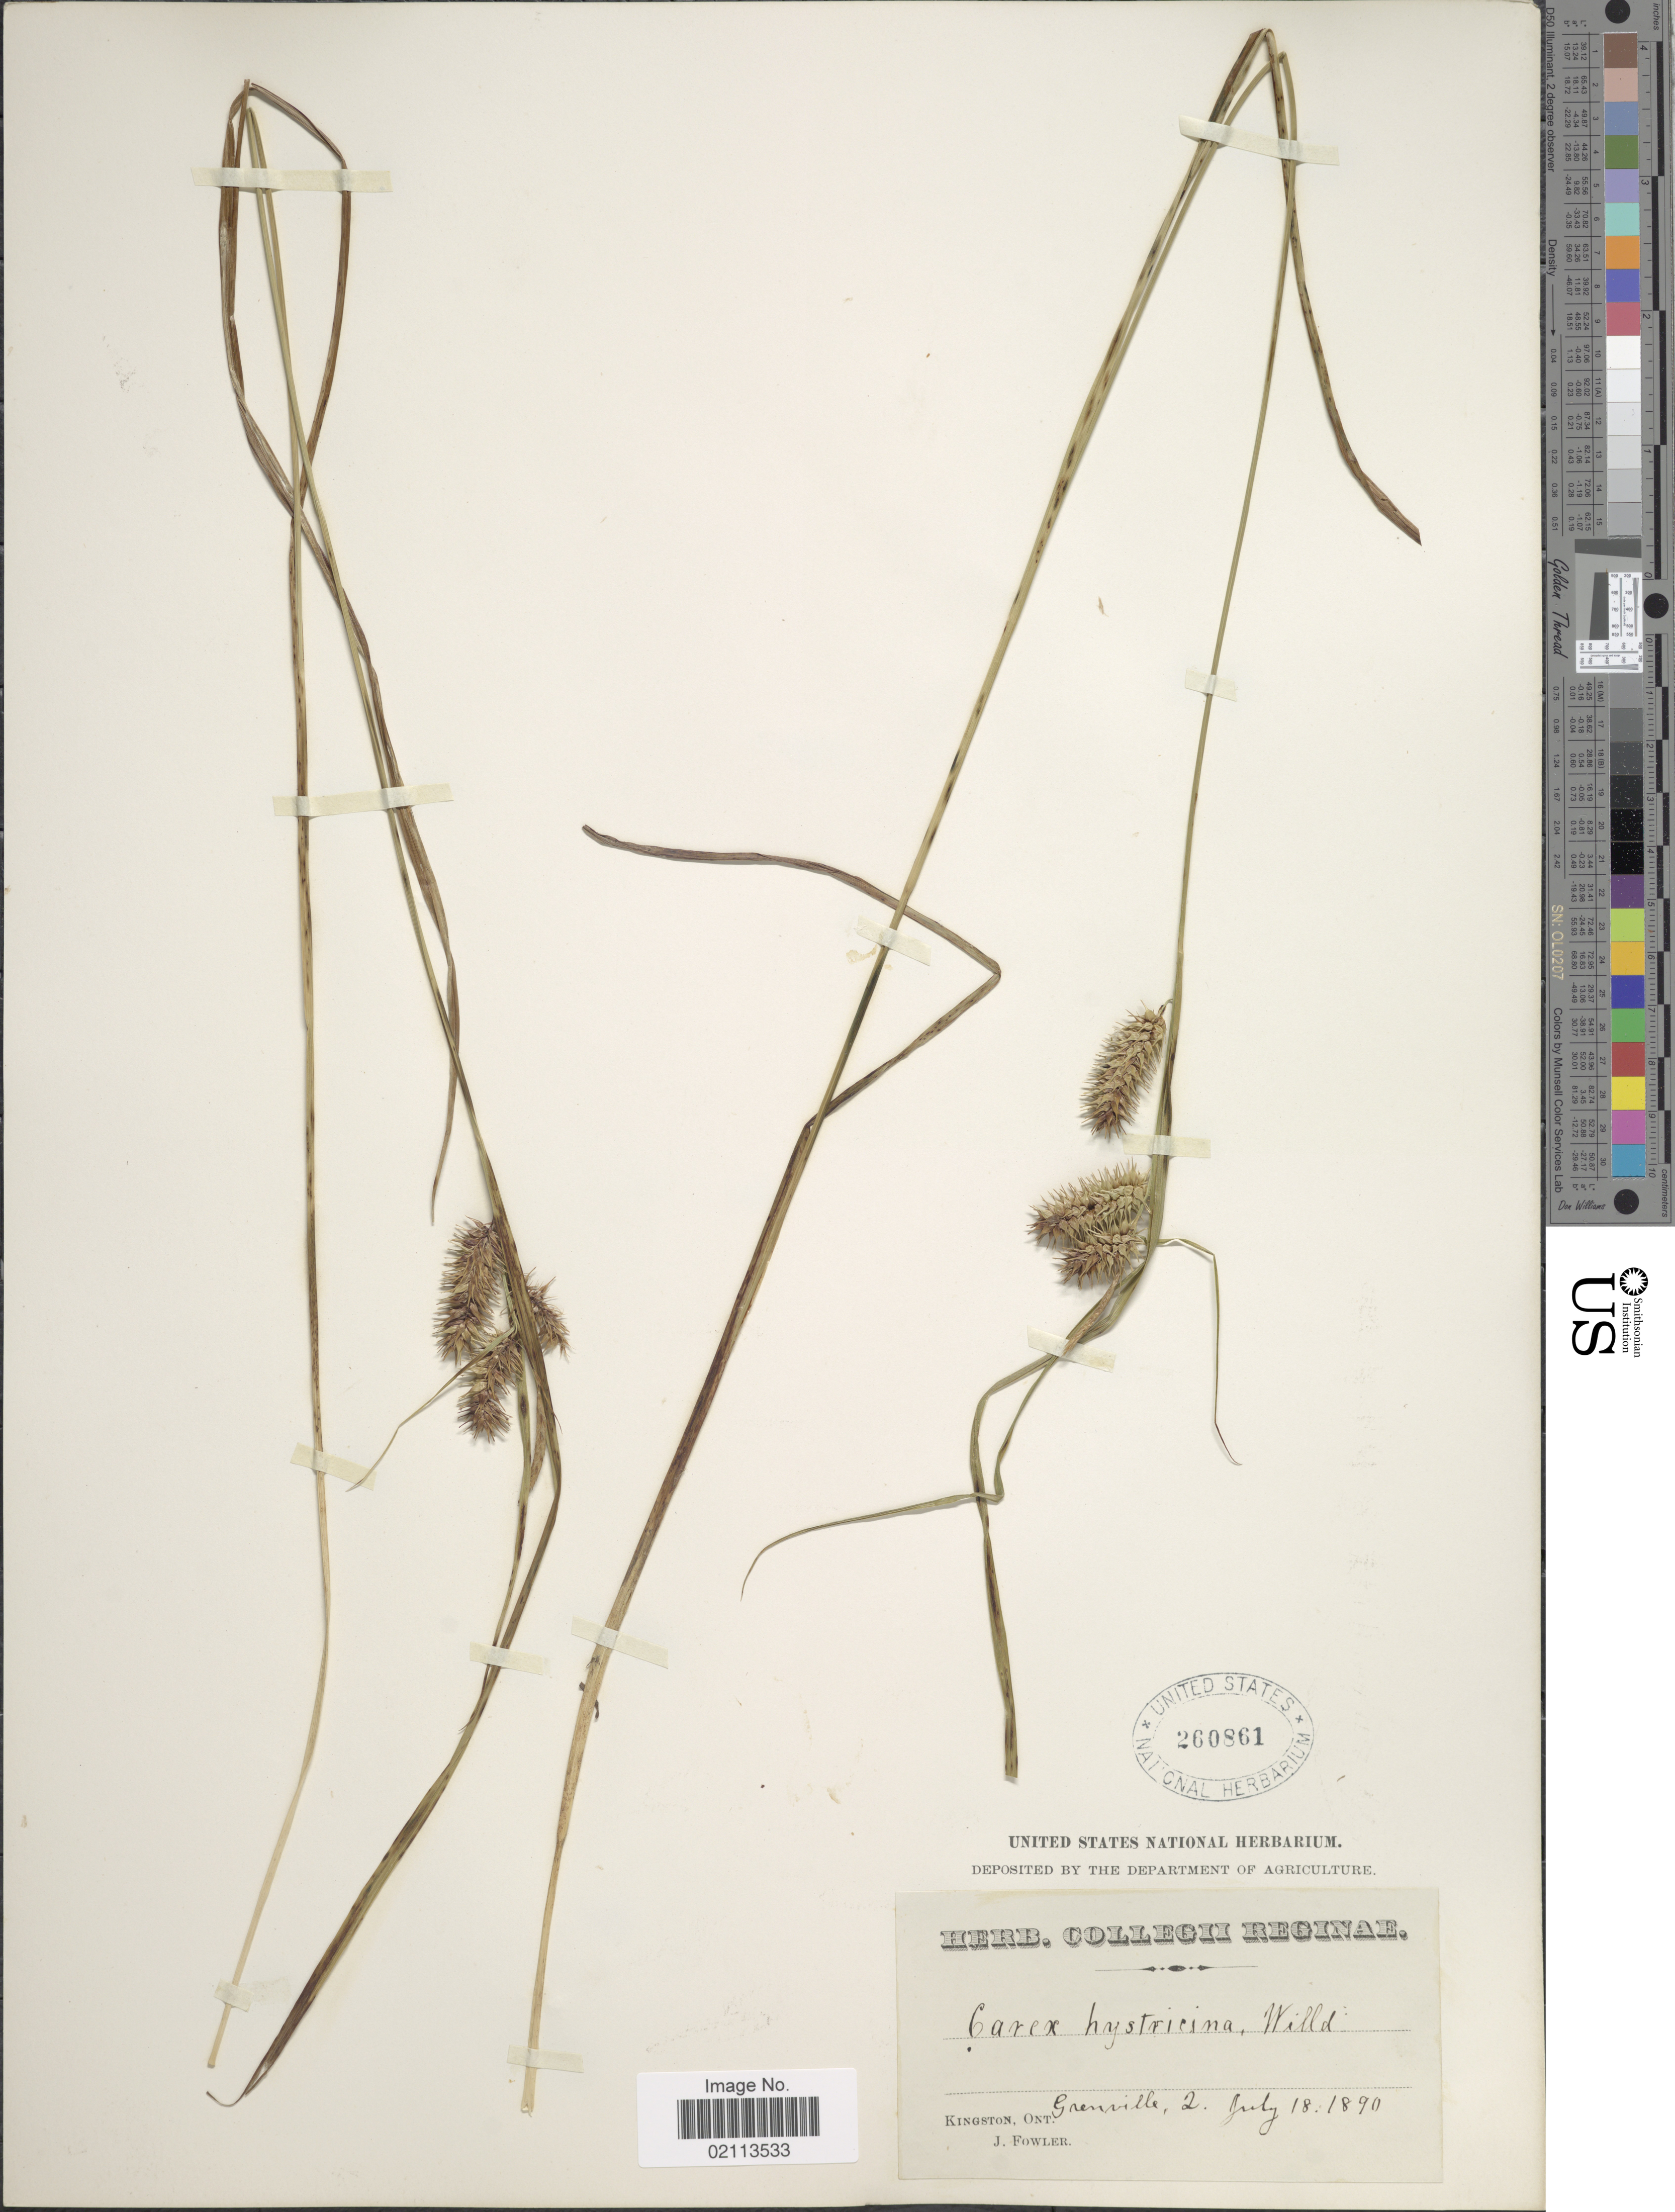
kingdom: Plantae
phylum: Tracheophyta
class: Liliopsida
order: Poales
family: Cyperaceae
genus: Carex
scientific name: Carex hystericina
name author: Muhl. ex Willd.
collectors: J. P. Fowler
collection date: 1890-07-18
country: Canada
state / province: Ontario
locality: Grenville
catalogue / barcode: US 260861